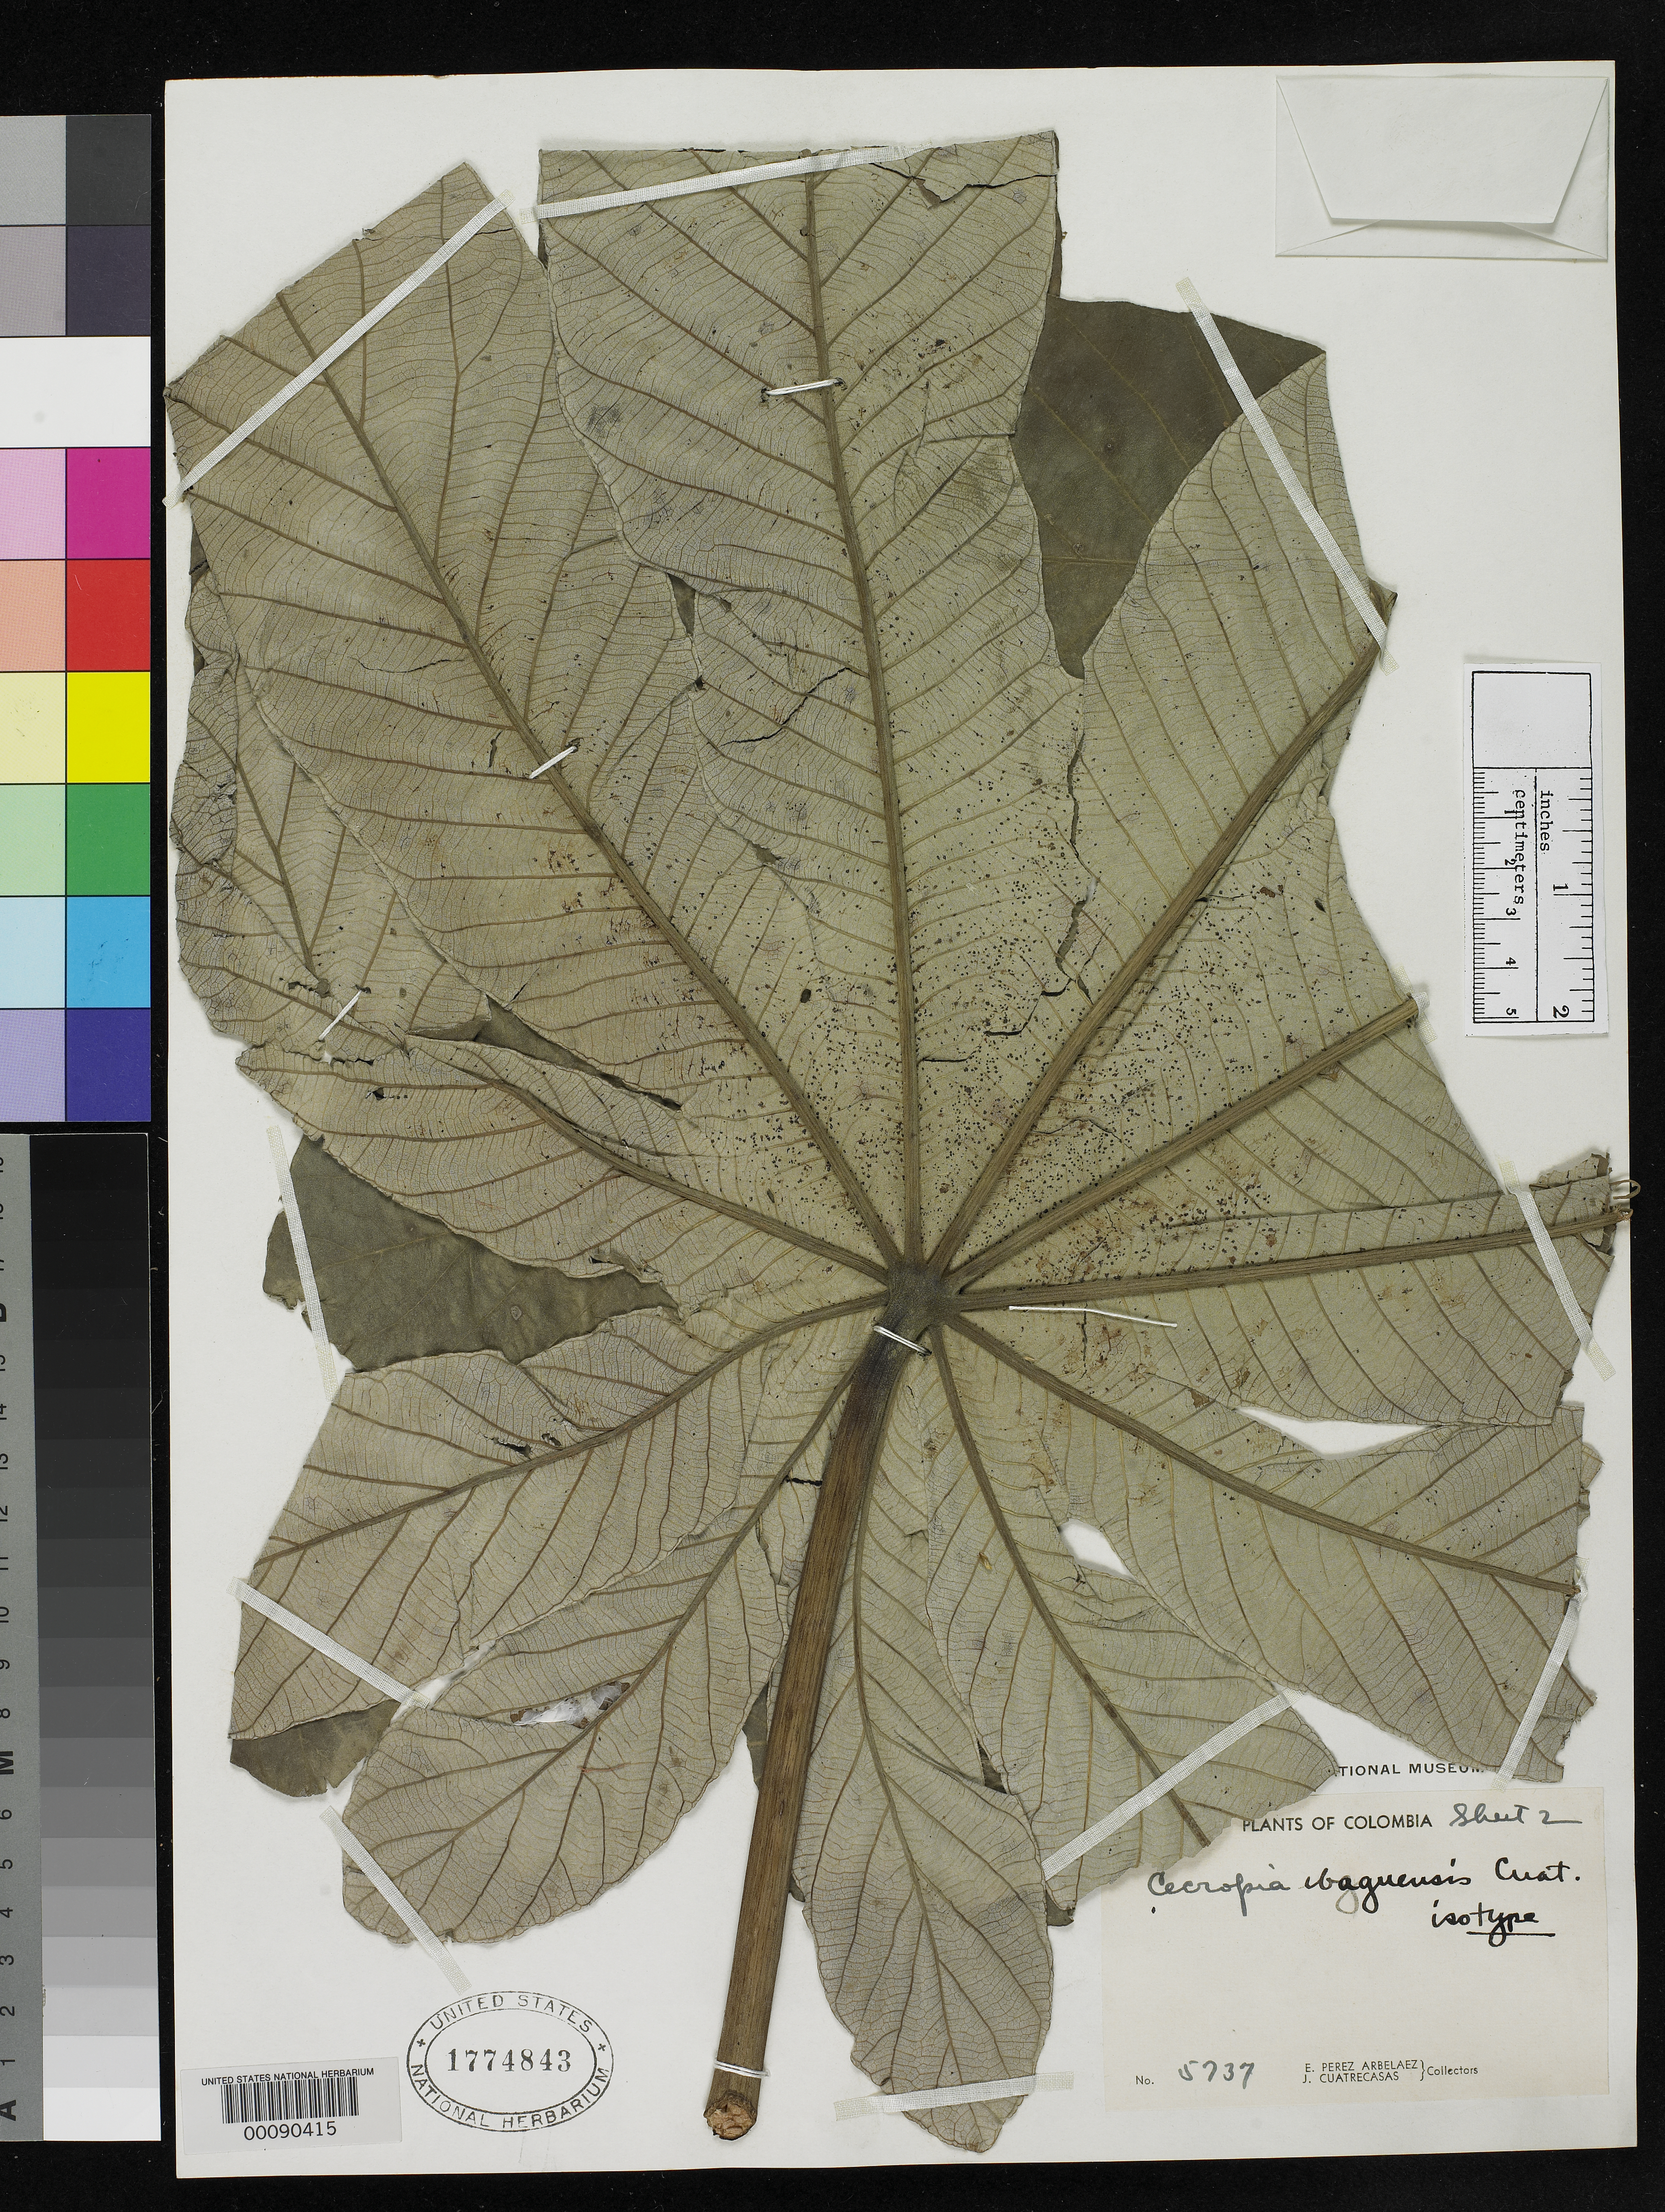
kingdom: Plantae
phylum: Tracheophyta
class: Magnoliopsida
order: Rosales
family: Urticaceae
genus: Cecropia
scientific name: Cecropia ibaguensis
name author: Cuatrec.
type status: Isotype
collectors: E. Pérez Arbeláez & J. Cuatrecasas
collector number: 5737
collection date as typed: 07 Jul 1939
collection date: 1939-07-07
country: Colombia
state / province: Tolima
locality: Entre Ibague & Cajamarca, Valle de Coello.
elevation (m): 1800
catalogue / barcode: US 1774843